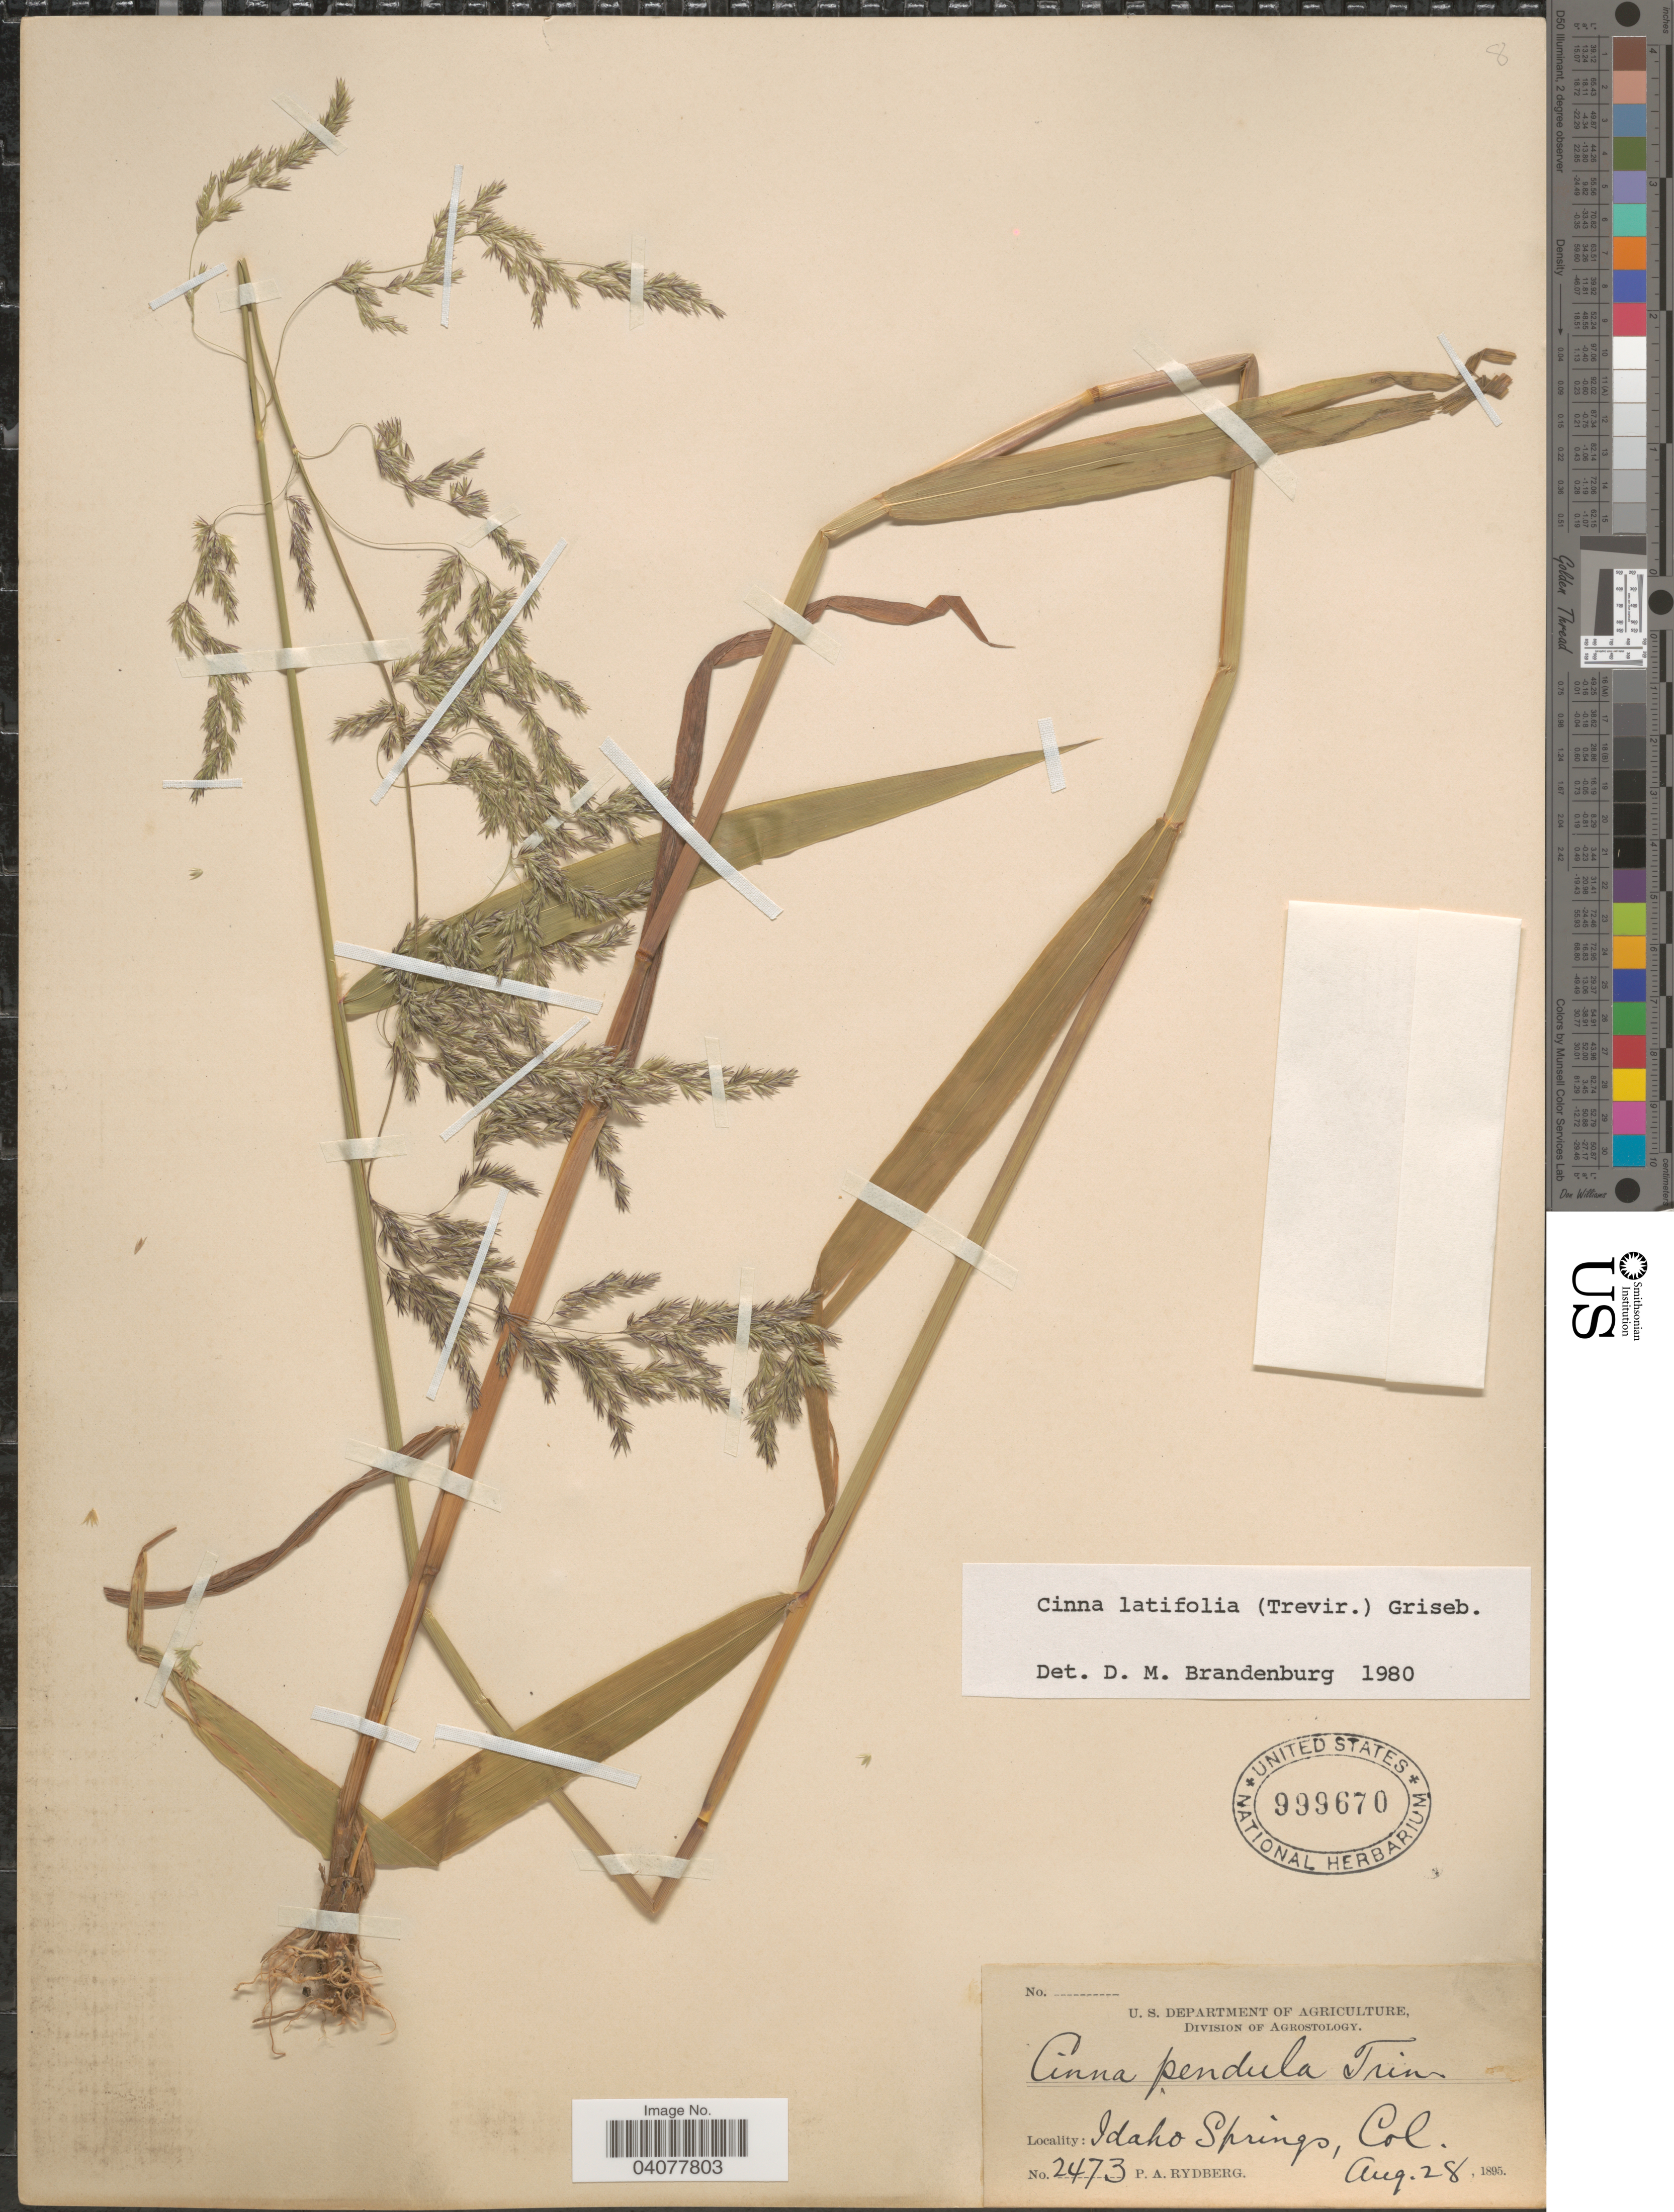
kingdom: Plantae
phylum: Tracheophyta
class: Liliopsida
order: Poales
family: Poaceae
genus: Cinna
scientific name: Cinna latifolia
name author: (Trevir. ex Goeppert) Griseb.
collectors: P. A. Rydberg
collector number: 2473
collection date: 1895-08-28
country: United States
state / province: Colorado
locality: Idaho Springs.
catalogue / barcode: US 999670